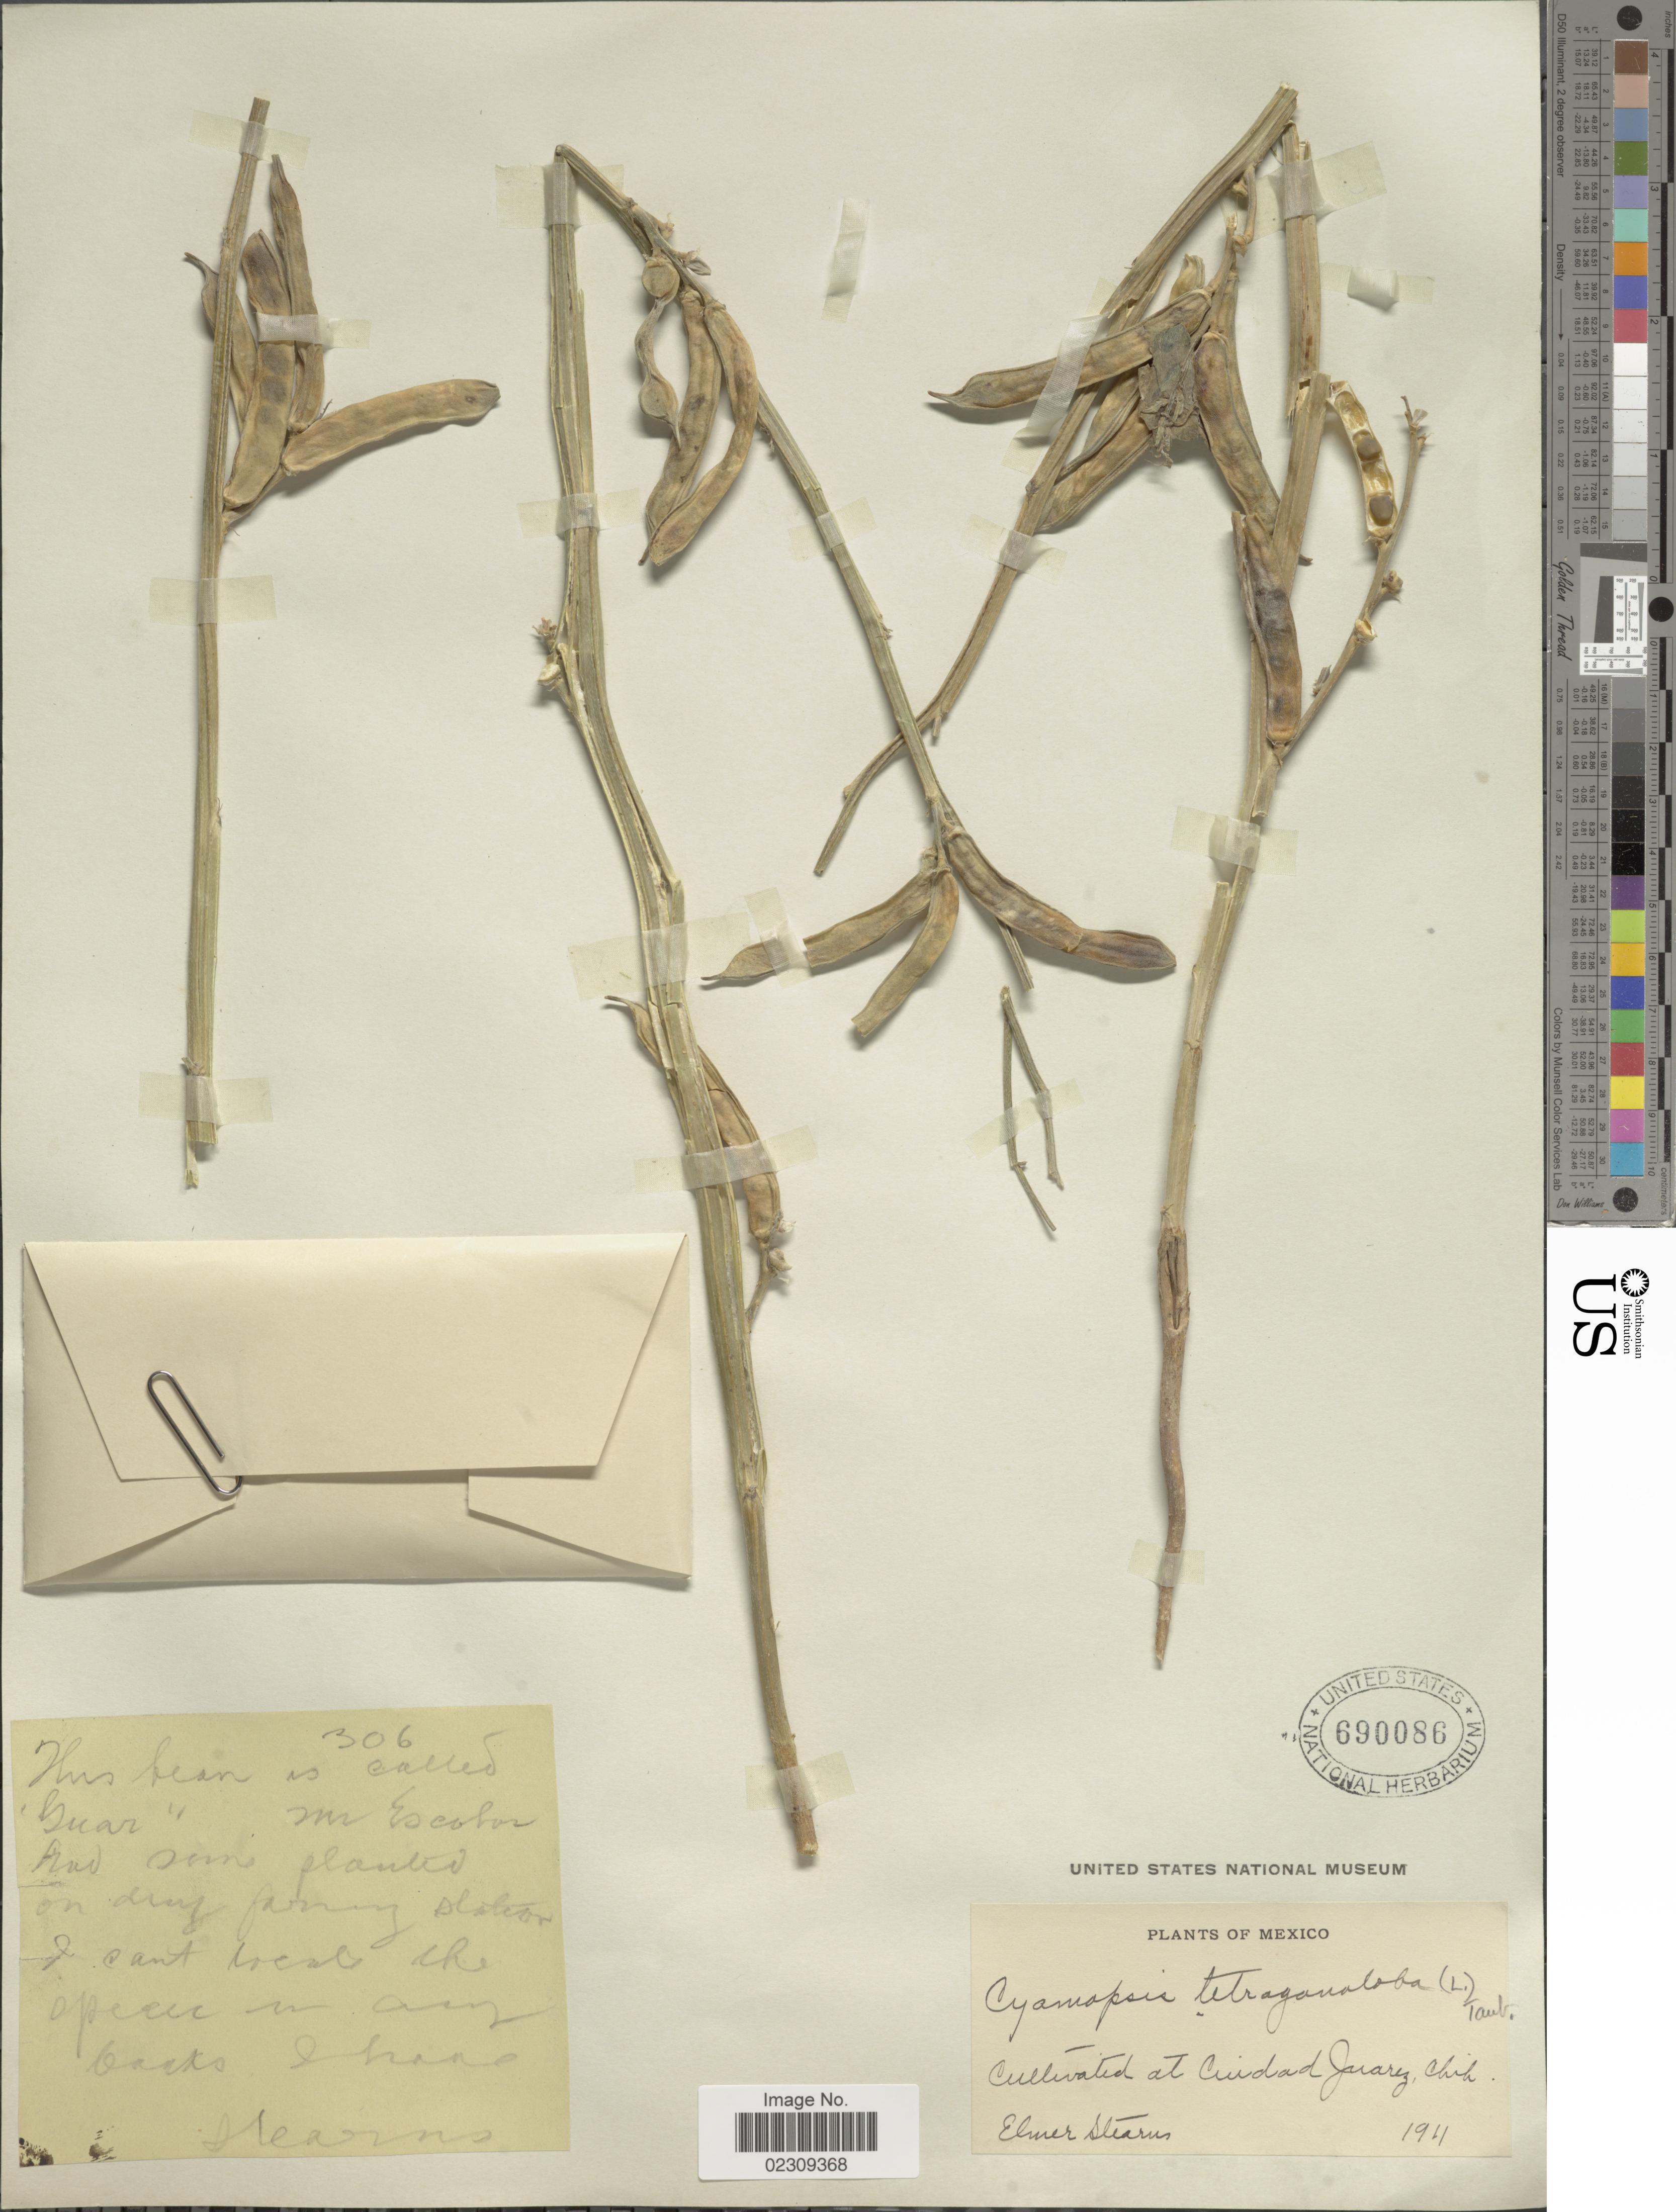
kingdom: Plantae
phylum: Tracheophyta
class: Magnoliopsida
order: Fabales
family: Fabaceae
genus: Cyamopsis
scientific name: Cyamopsis tetragonoloba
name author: (L.) Taub.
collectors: E. Stearns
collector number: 306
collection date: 1911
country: Mexico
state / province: Chihuahua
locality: Ciudad Juarez, Chih.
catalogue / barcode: US 6900086